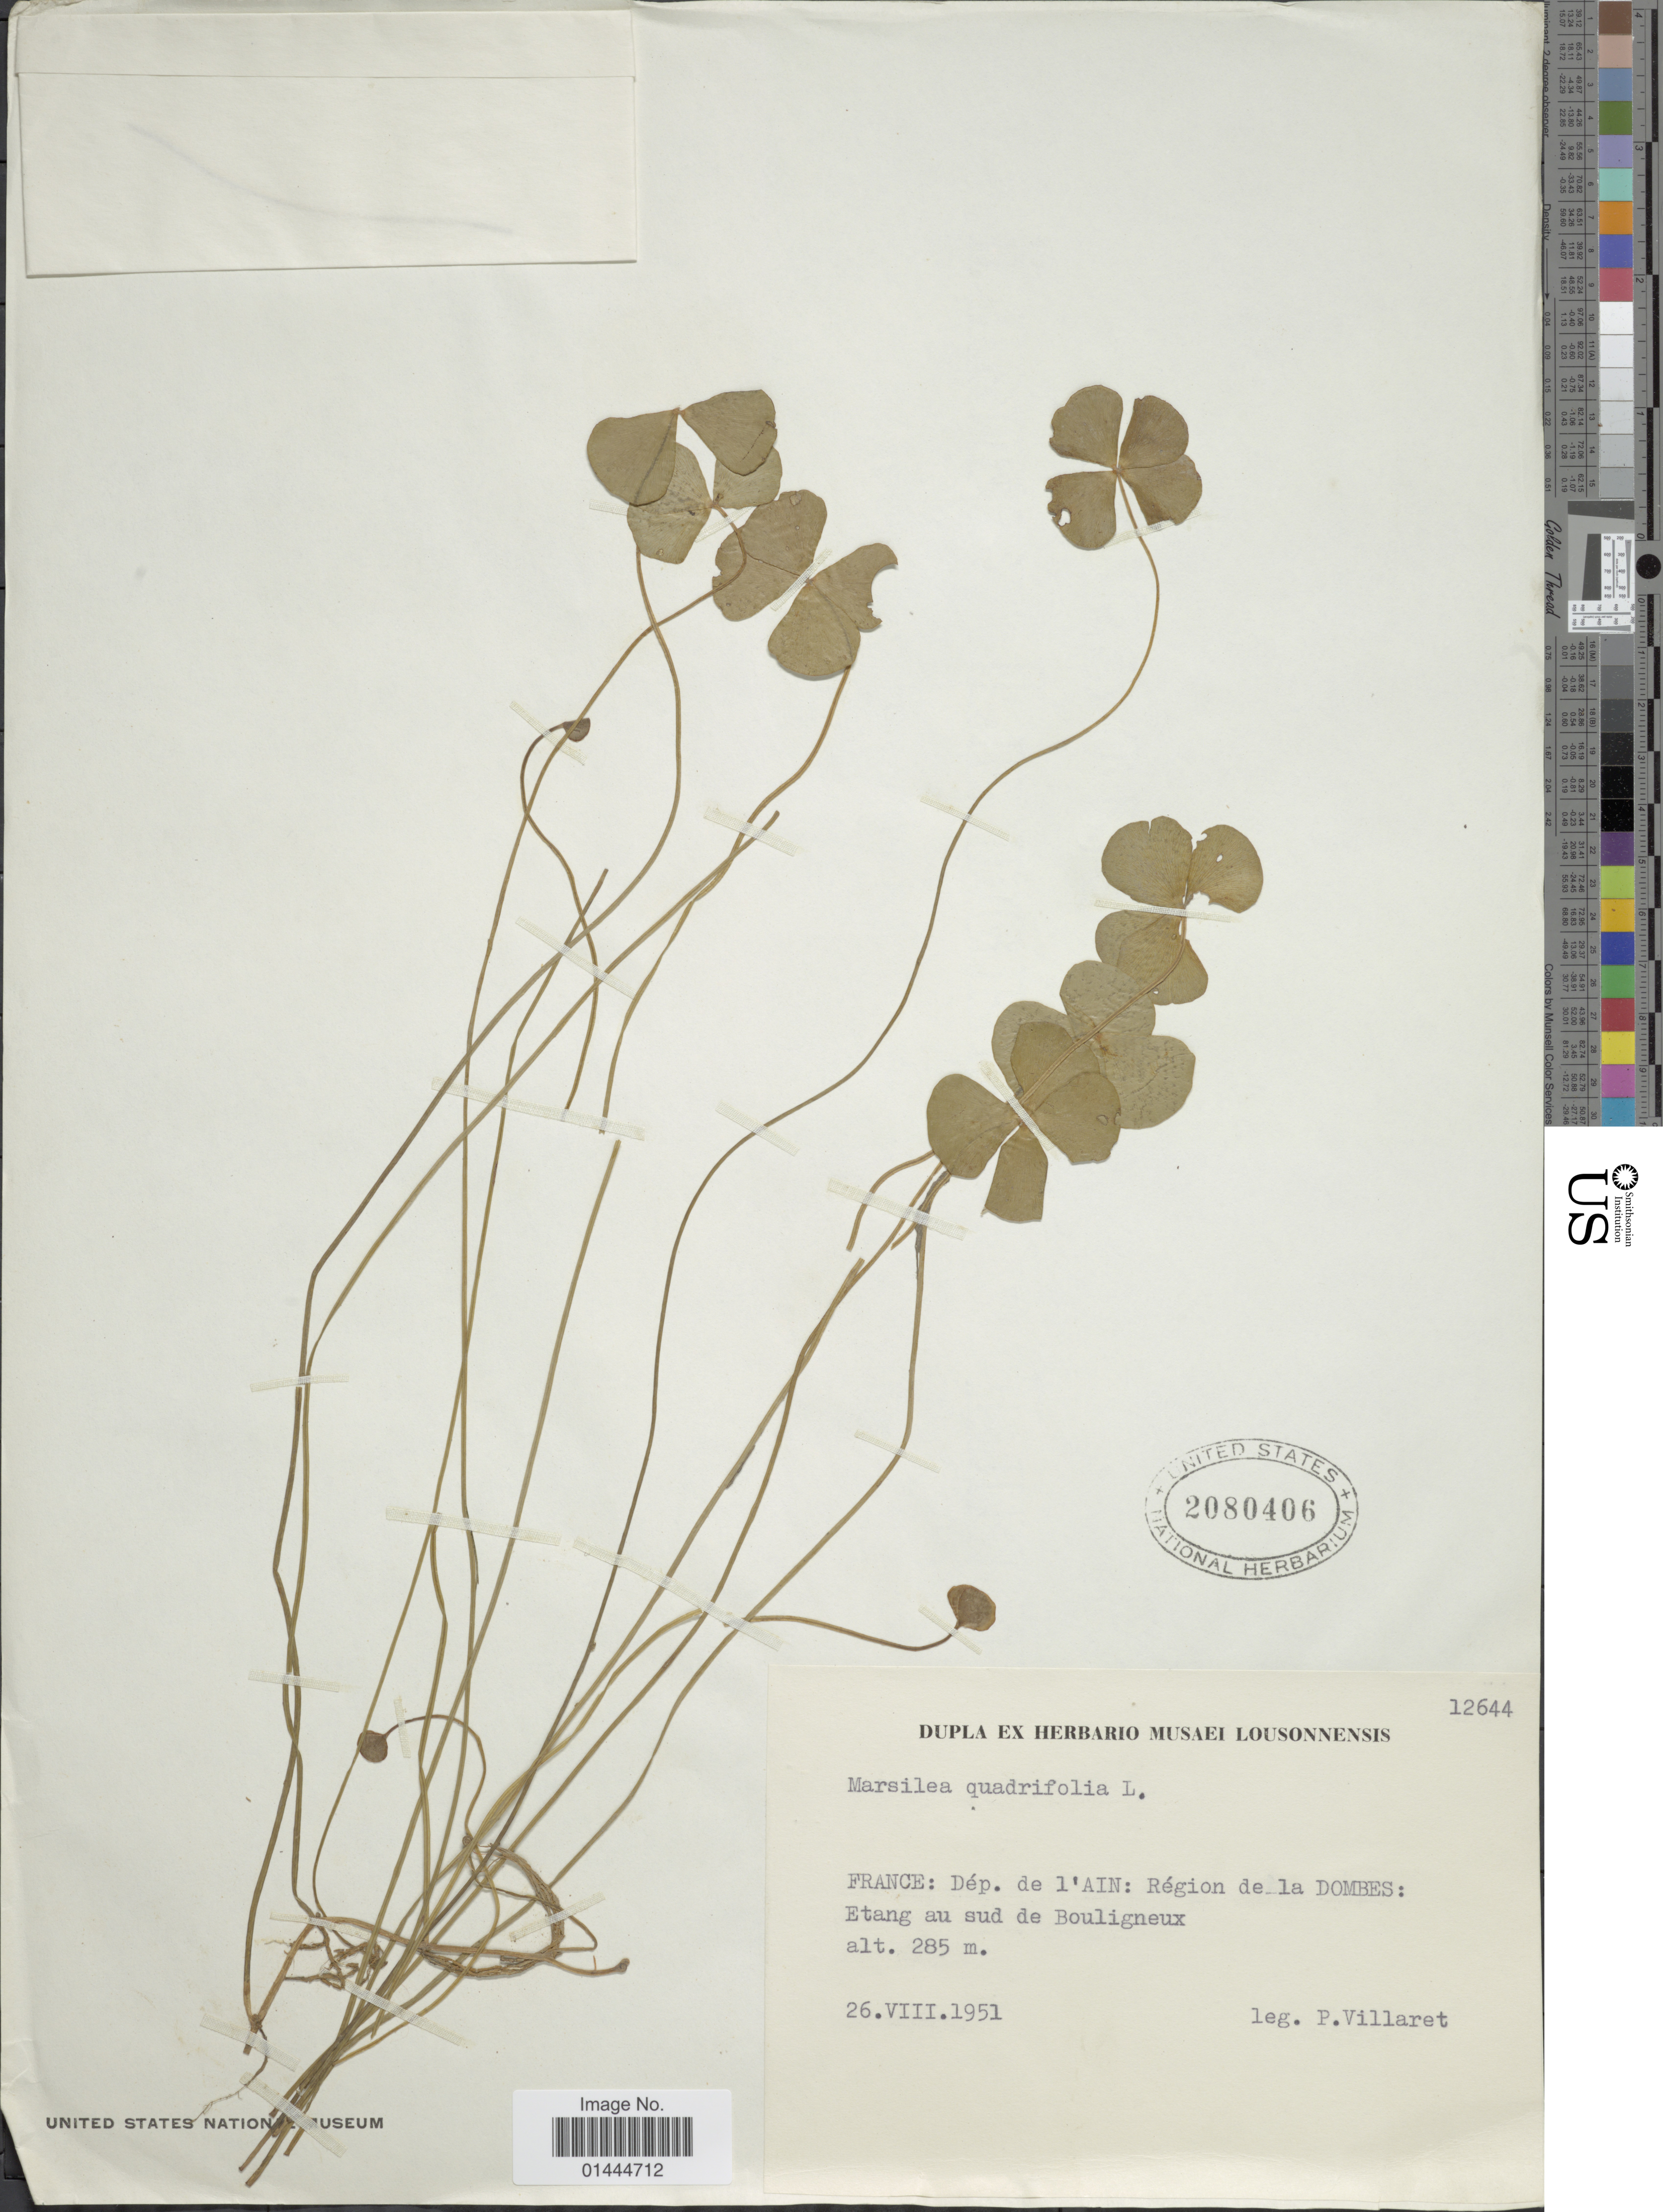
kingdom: Plantae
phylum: Tracheophyta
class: Polypodiopsida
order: Salviniales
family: Marsileaceae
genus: Marsilea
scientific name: Marsilea quadrifolia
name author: L.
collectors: P. Villaret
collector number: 12644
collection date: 1951-08-26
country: France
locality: Dep. de l'Ain: Region de la dombres: Etang au sud de Bouligneux.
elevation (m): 285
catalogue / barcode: US 2080406